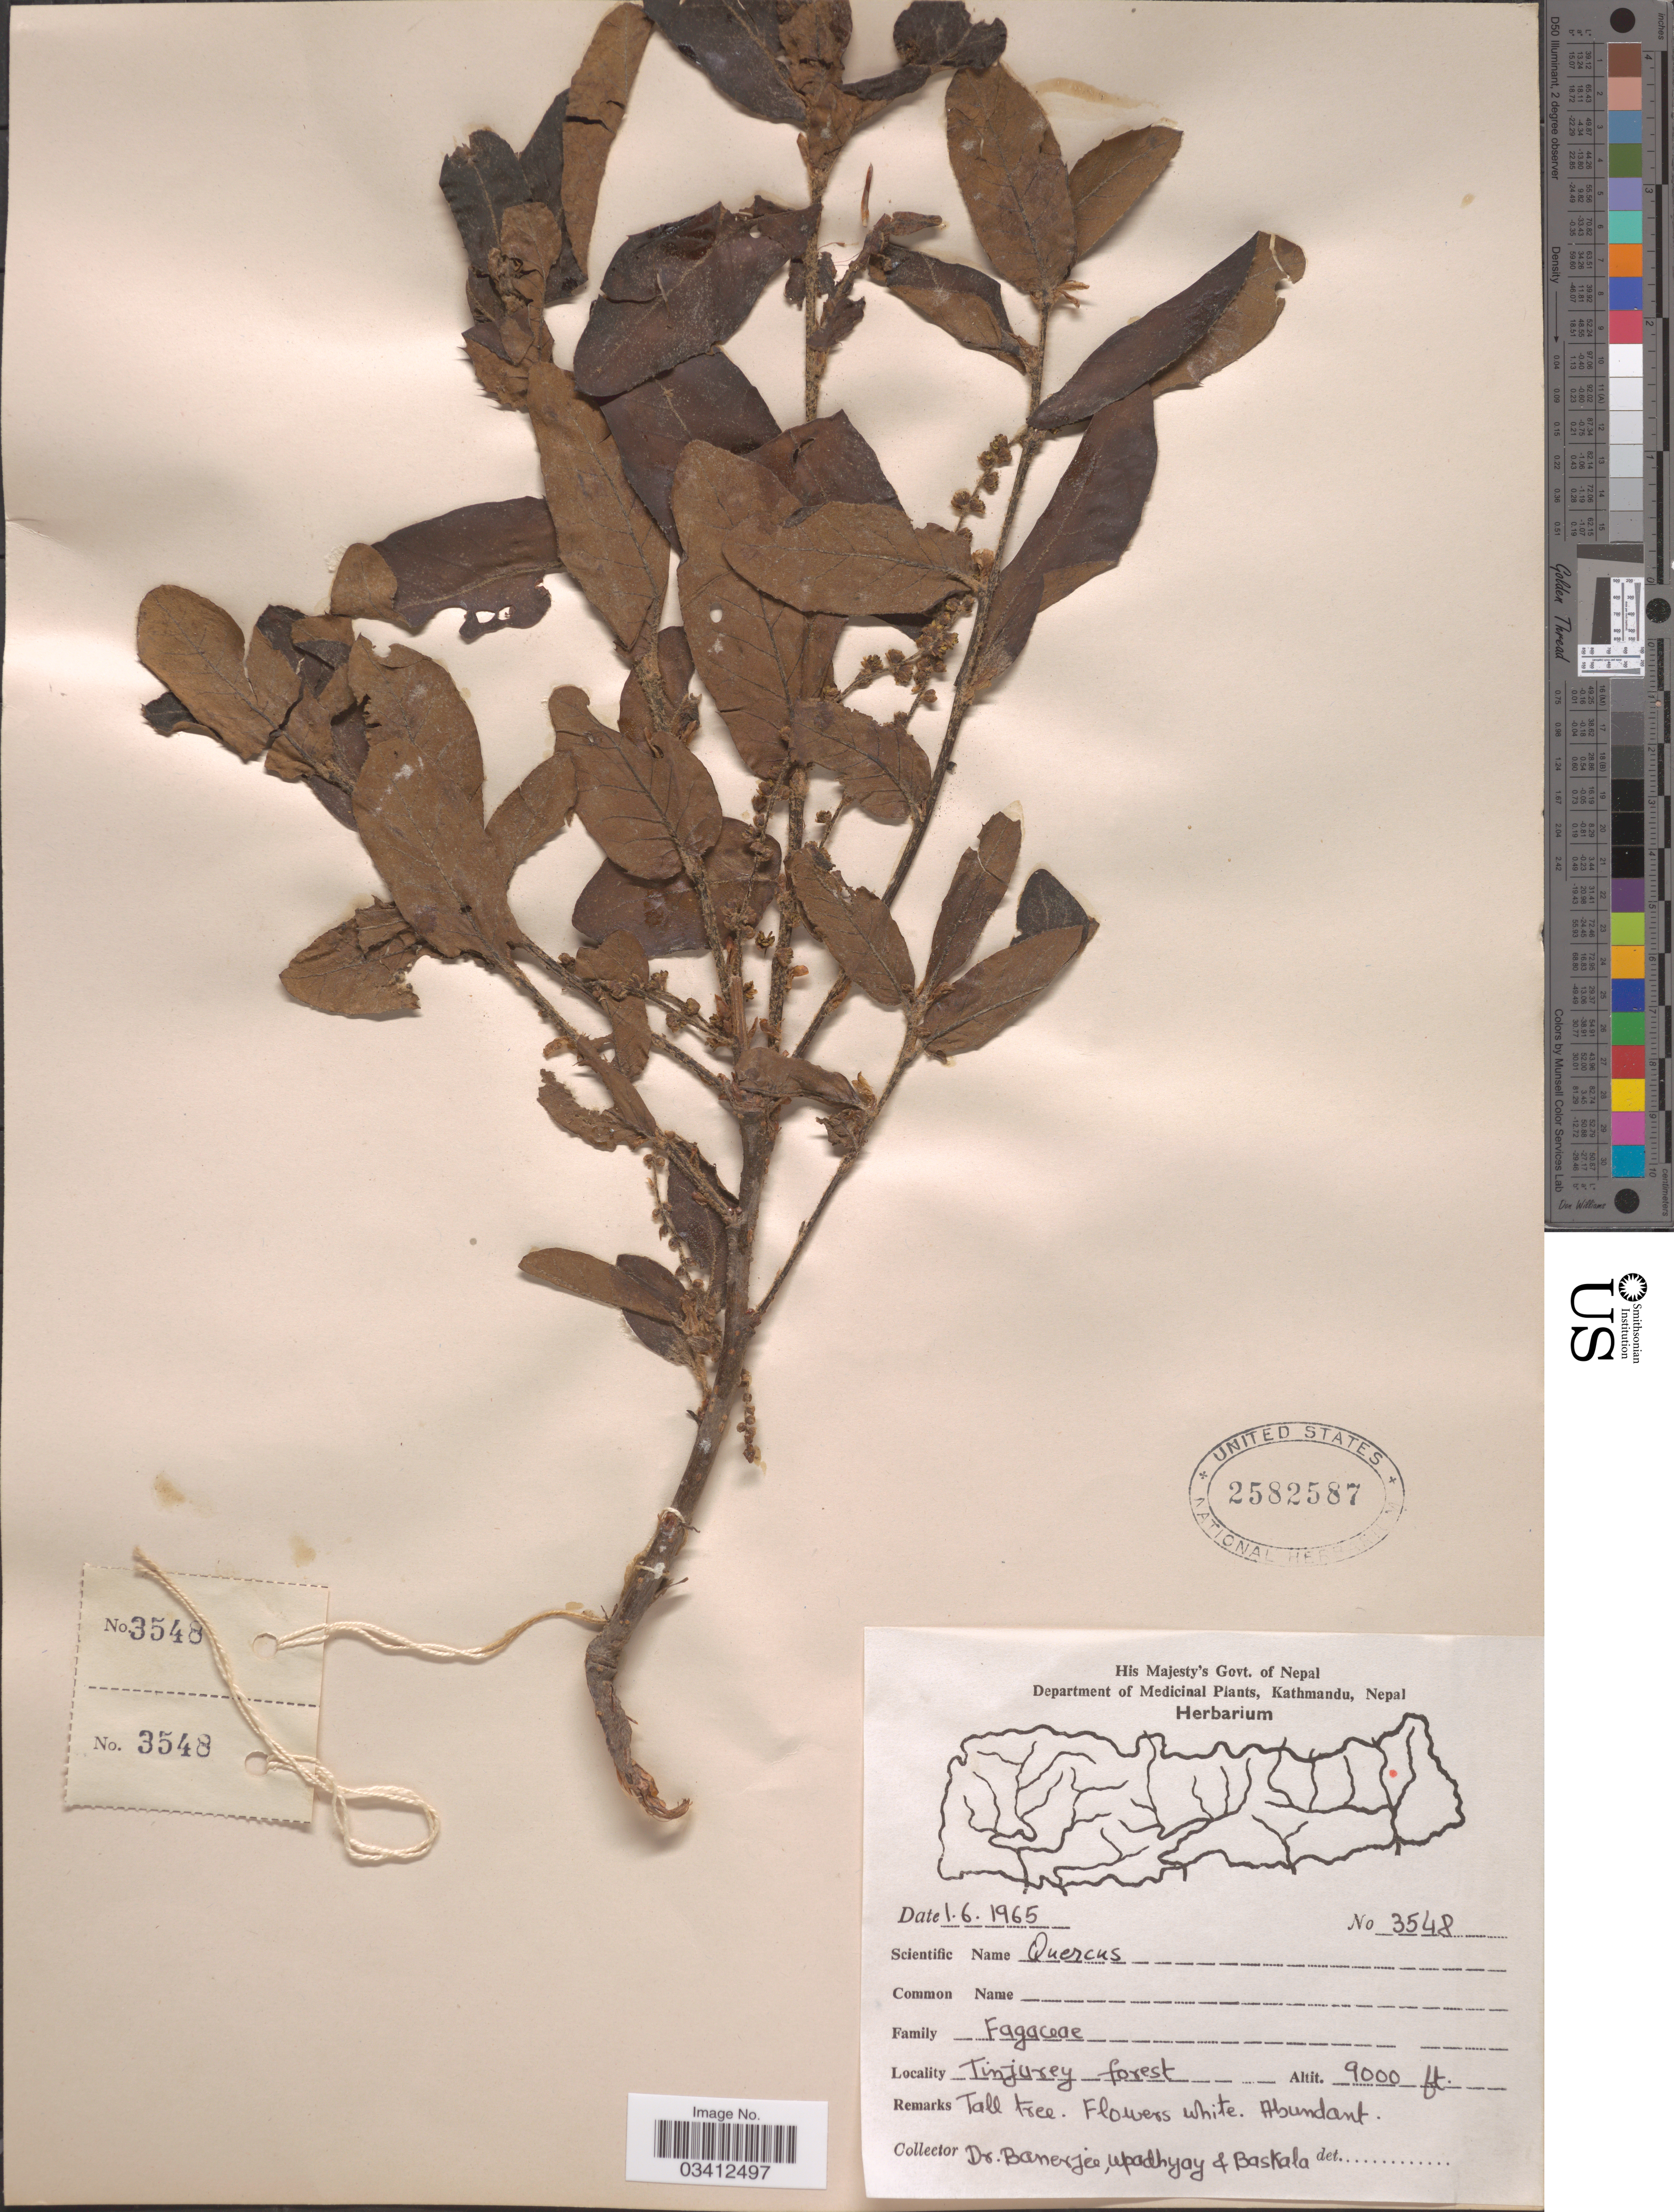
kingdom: Plantae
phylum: Tracheophyta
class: Magnoliopsida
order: Fagales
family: Fagaceae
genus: Quercus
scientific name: Quercus sp.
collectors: -. Banerjee, Upadhyay, -- & -. Baskala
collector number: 3548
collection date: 1965-06-01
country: Nepal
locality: Tinjurey forest.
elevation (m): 2743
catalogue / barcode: US 2582587